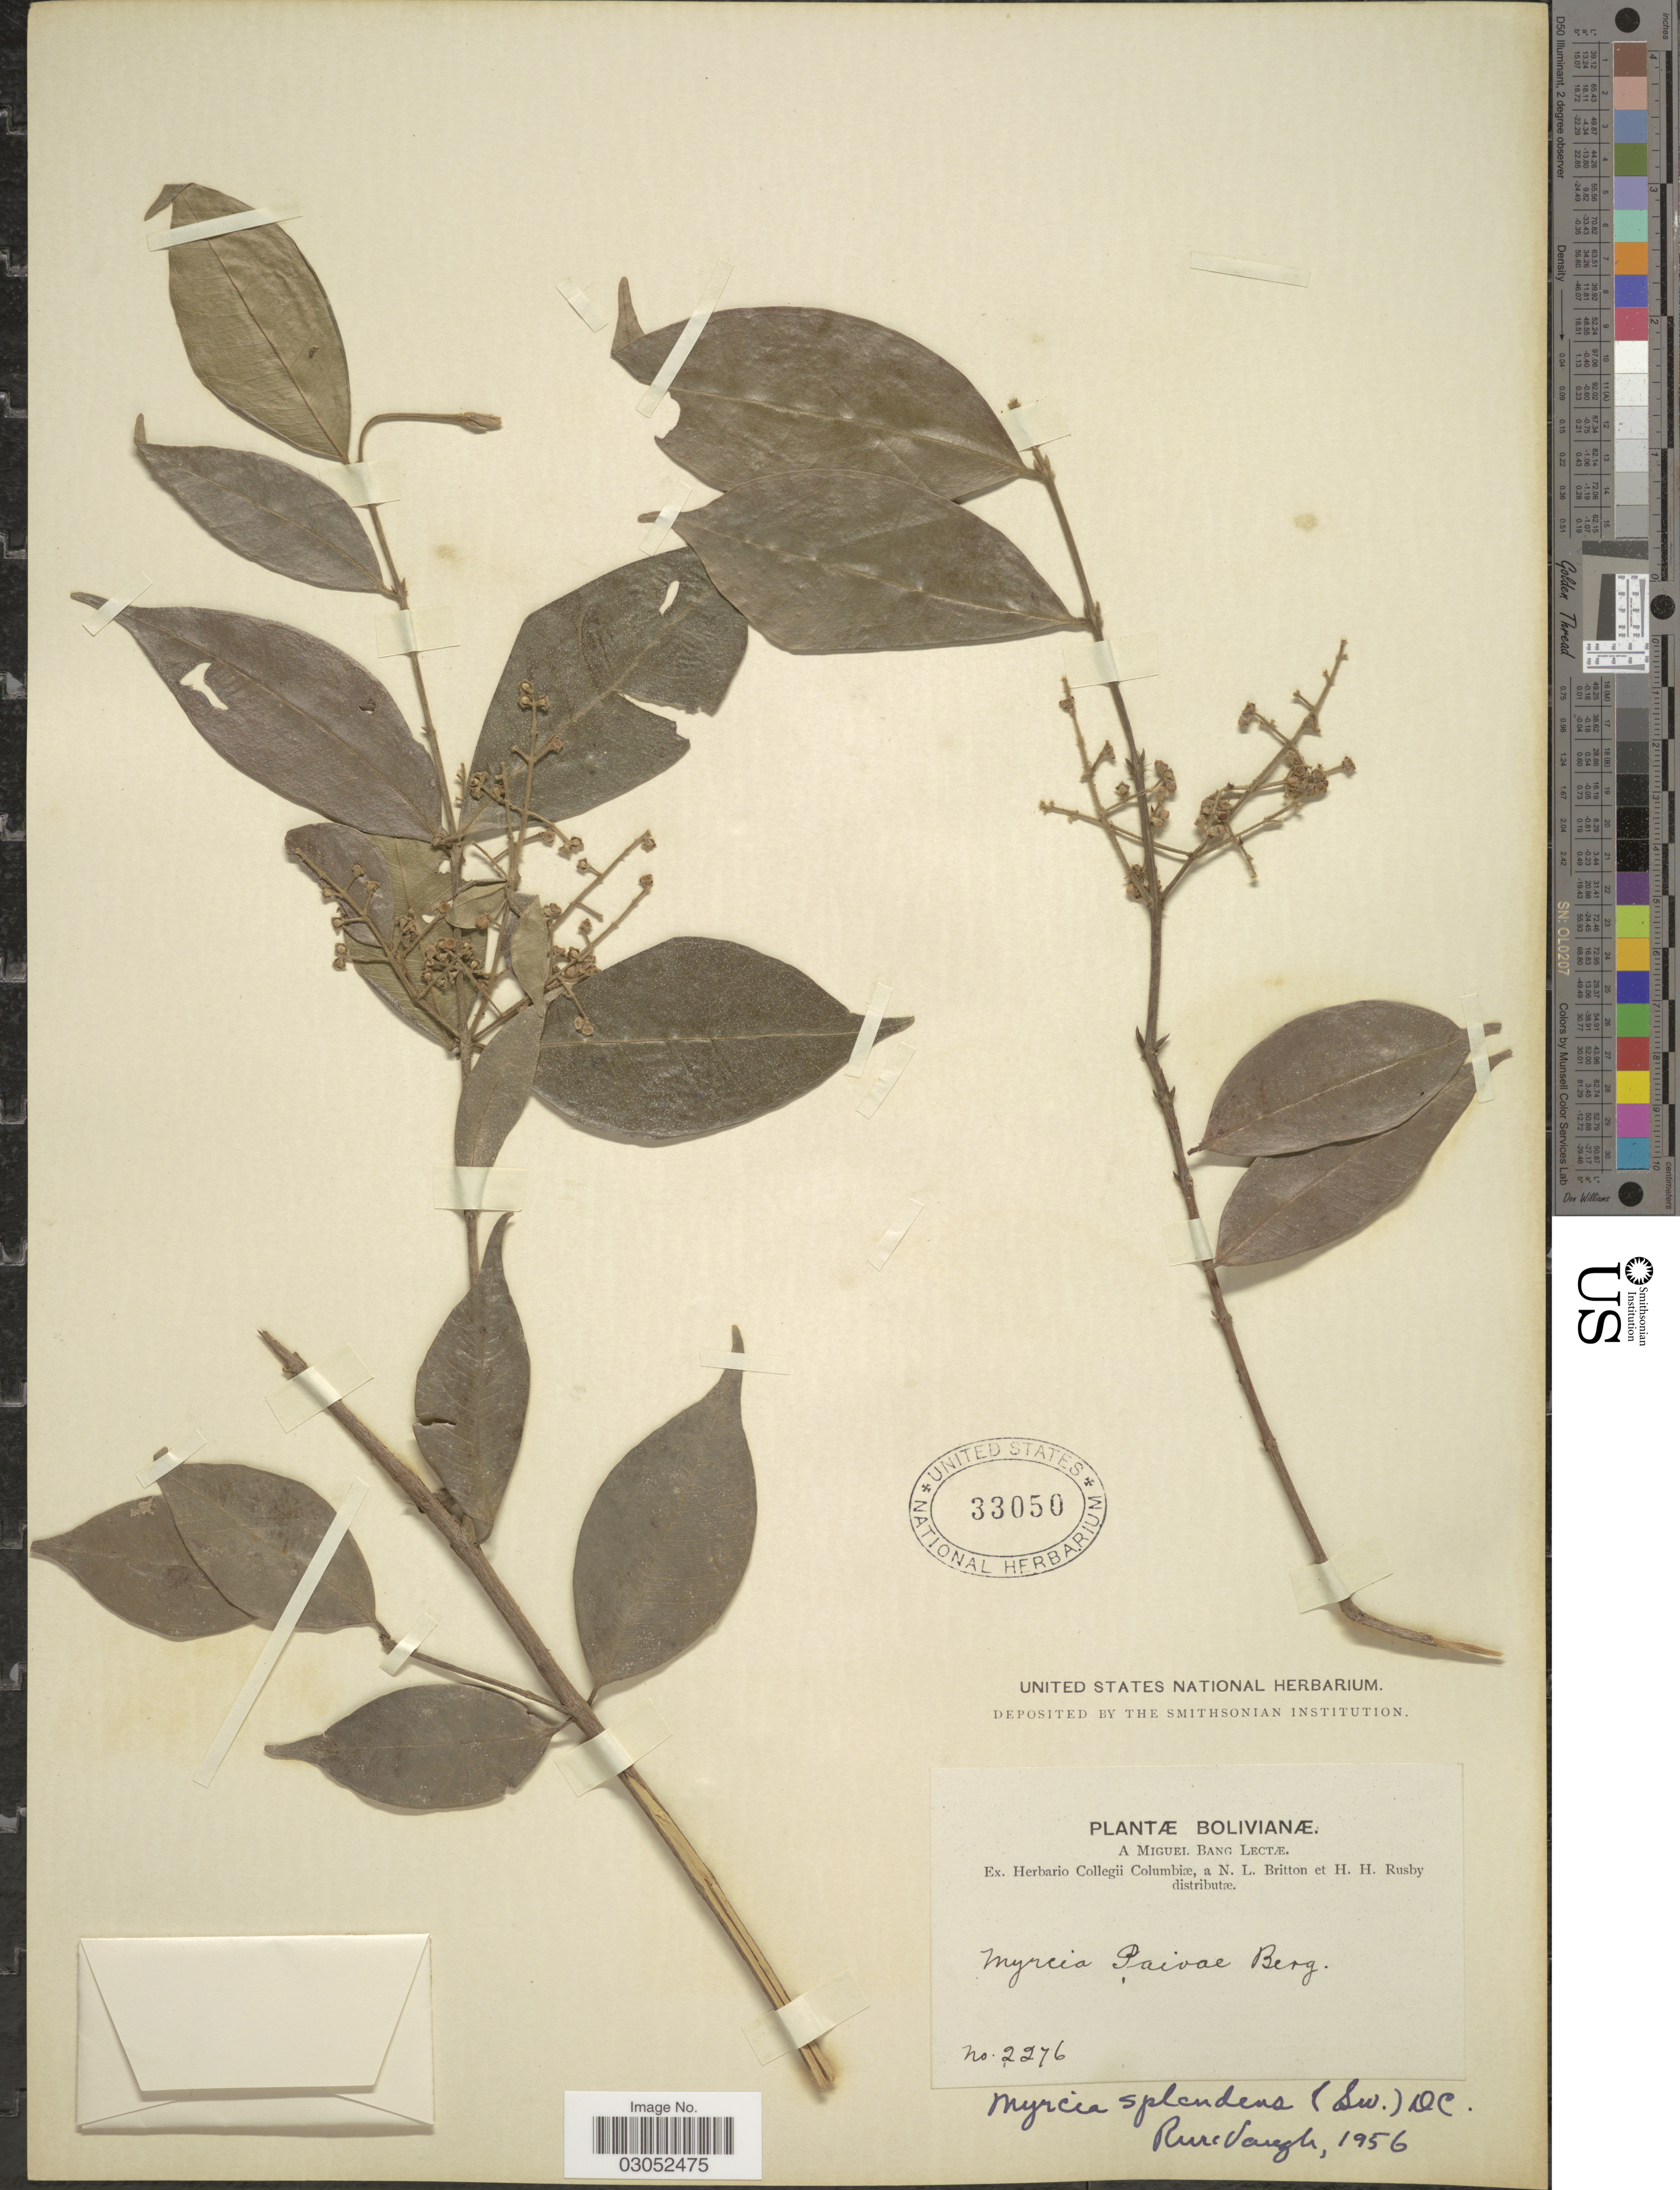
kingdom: Plantae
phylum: Tracheophyta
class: Magnoliopsida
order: Myrtales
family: Myrtaceae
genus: Myrcia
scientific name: Myrcia splendens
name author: (Sw.) DC.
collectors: M. Bang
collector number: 2276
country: Bolivia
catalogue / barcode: US 33050